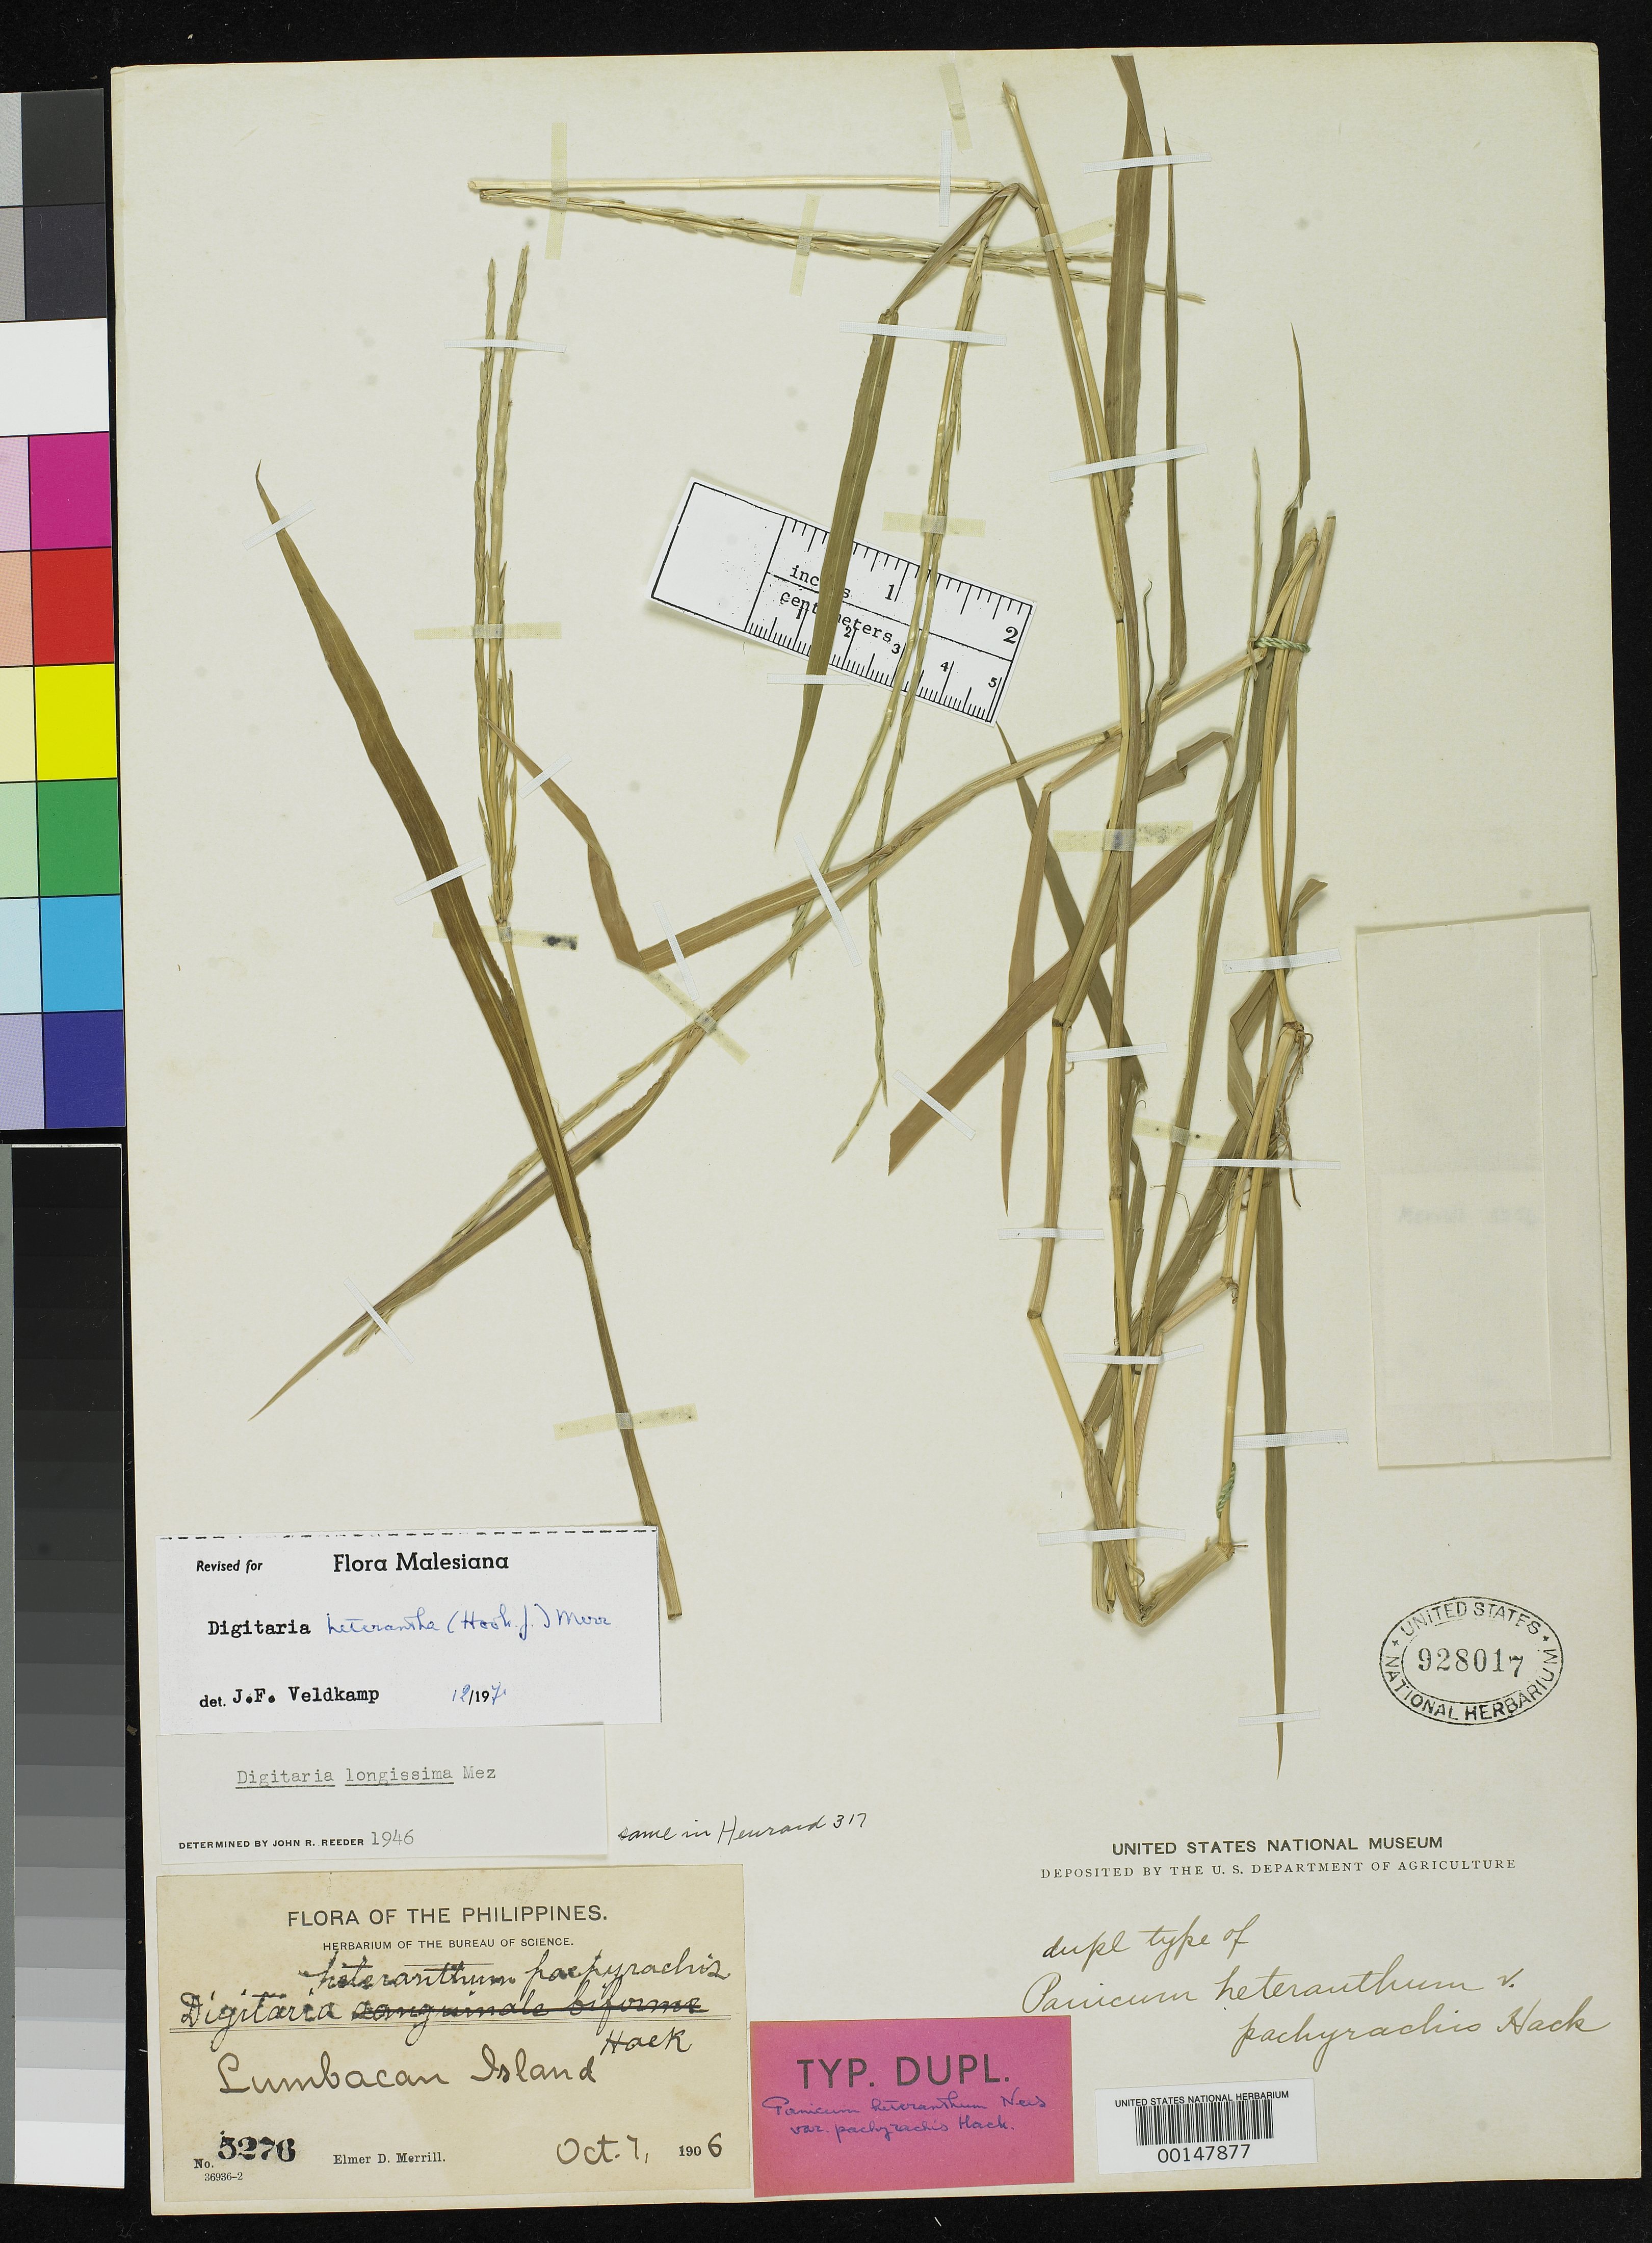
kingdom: Plantae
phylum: Tracheophyta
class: Liliopsida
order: Poales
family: Poaceae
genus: Panicum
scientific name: Panicum heteranthum var. pachyrachis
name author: Hack.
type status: Isotype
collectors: E. D. Merrill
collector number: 5276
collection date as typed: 07 Oct 1906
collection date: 1906-10-07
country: Philippines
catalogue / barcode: US 928017